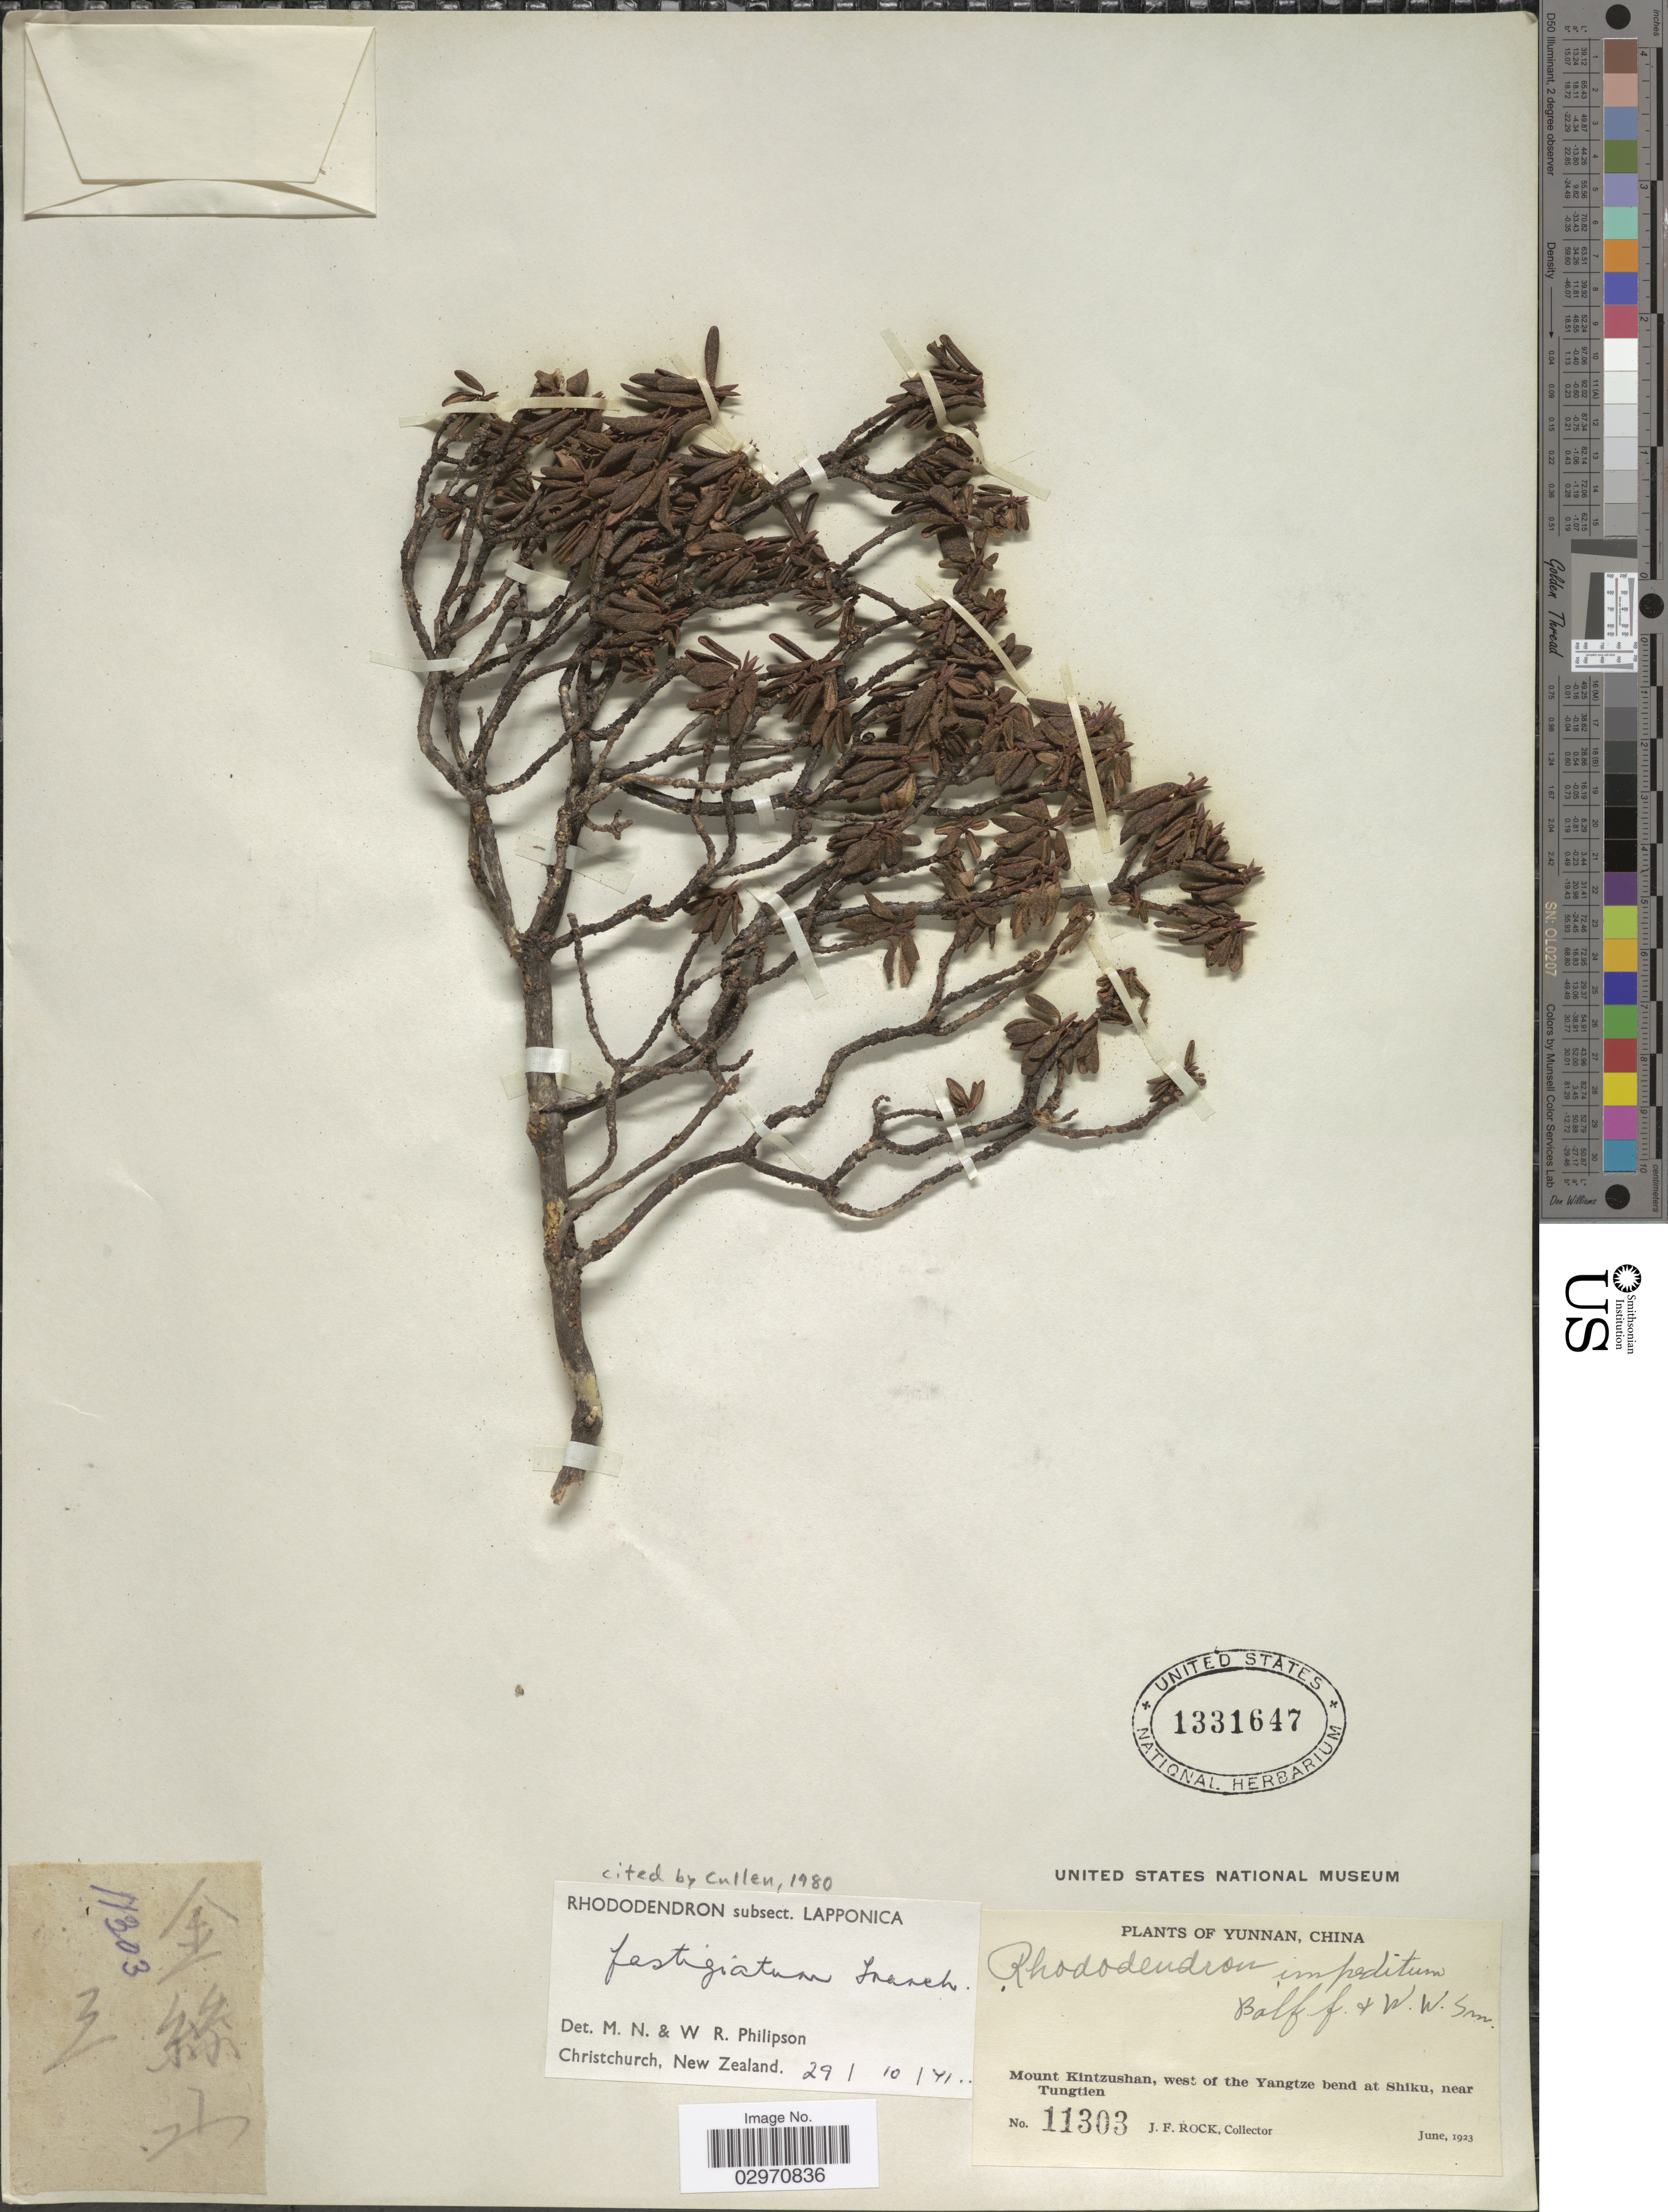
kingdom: Plantae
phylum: Tracheophyta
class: Magnoliopsida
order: Ericales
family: Ericaceae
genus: Rhododendron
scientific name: Rhododendron fastigiatum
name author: Franch.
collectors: J. Rock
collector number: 11303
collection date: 1923-06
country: China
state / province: Yunnan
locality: Mount Kintzushan, west of the Yangtze bend at Shiku, near Tungtien.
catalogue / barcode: US 1331647